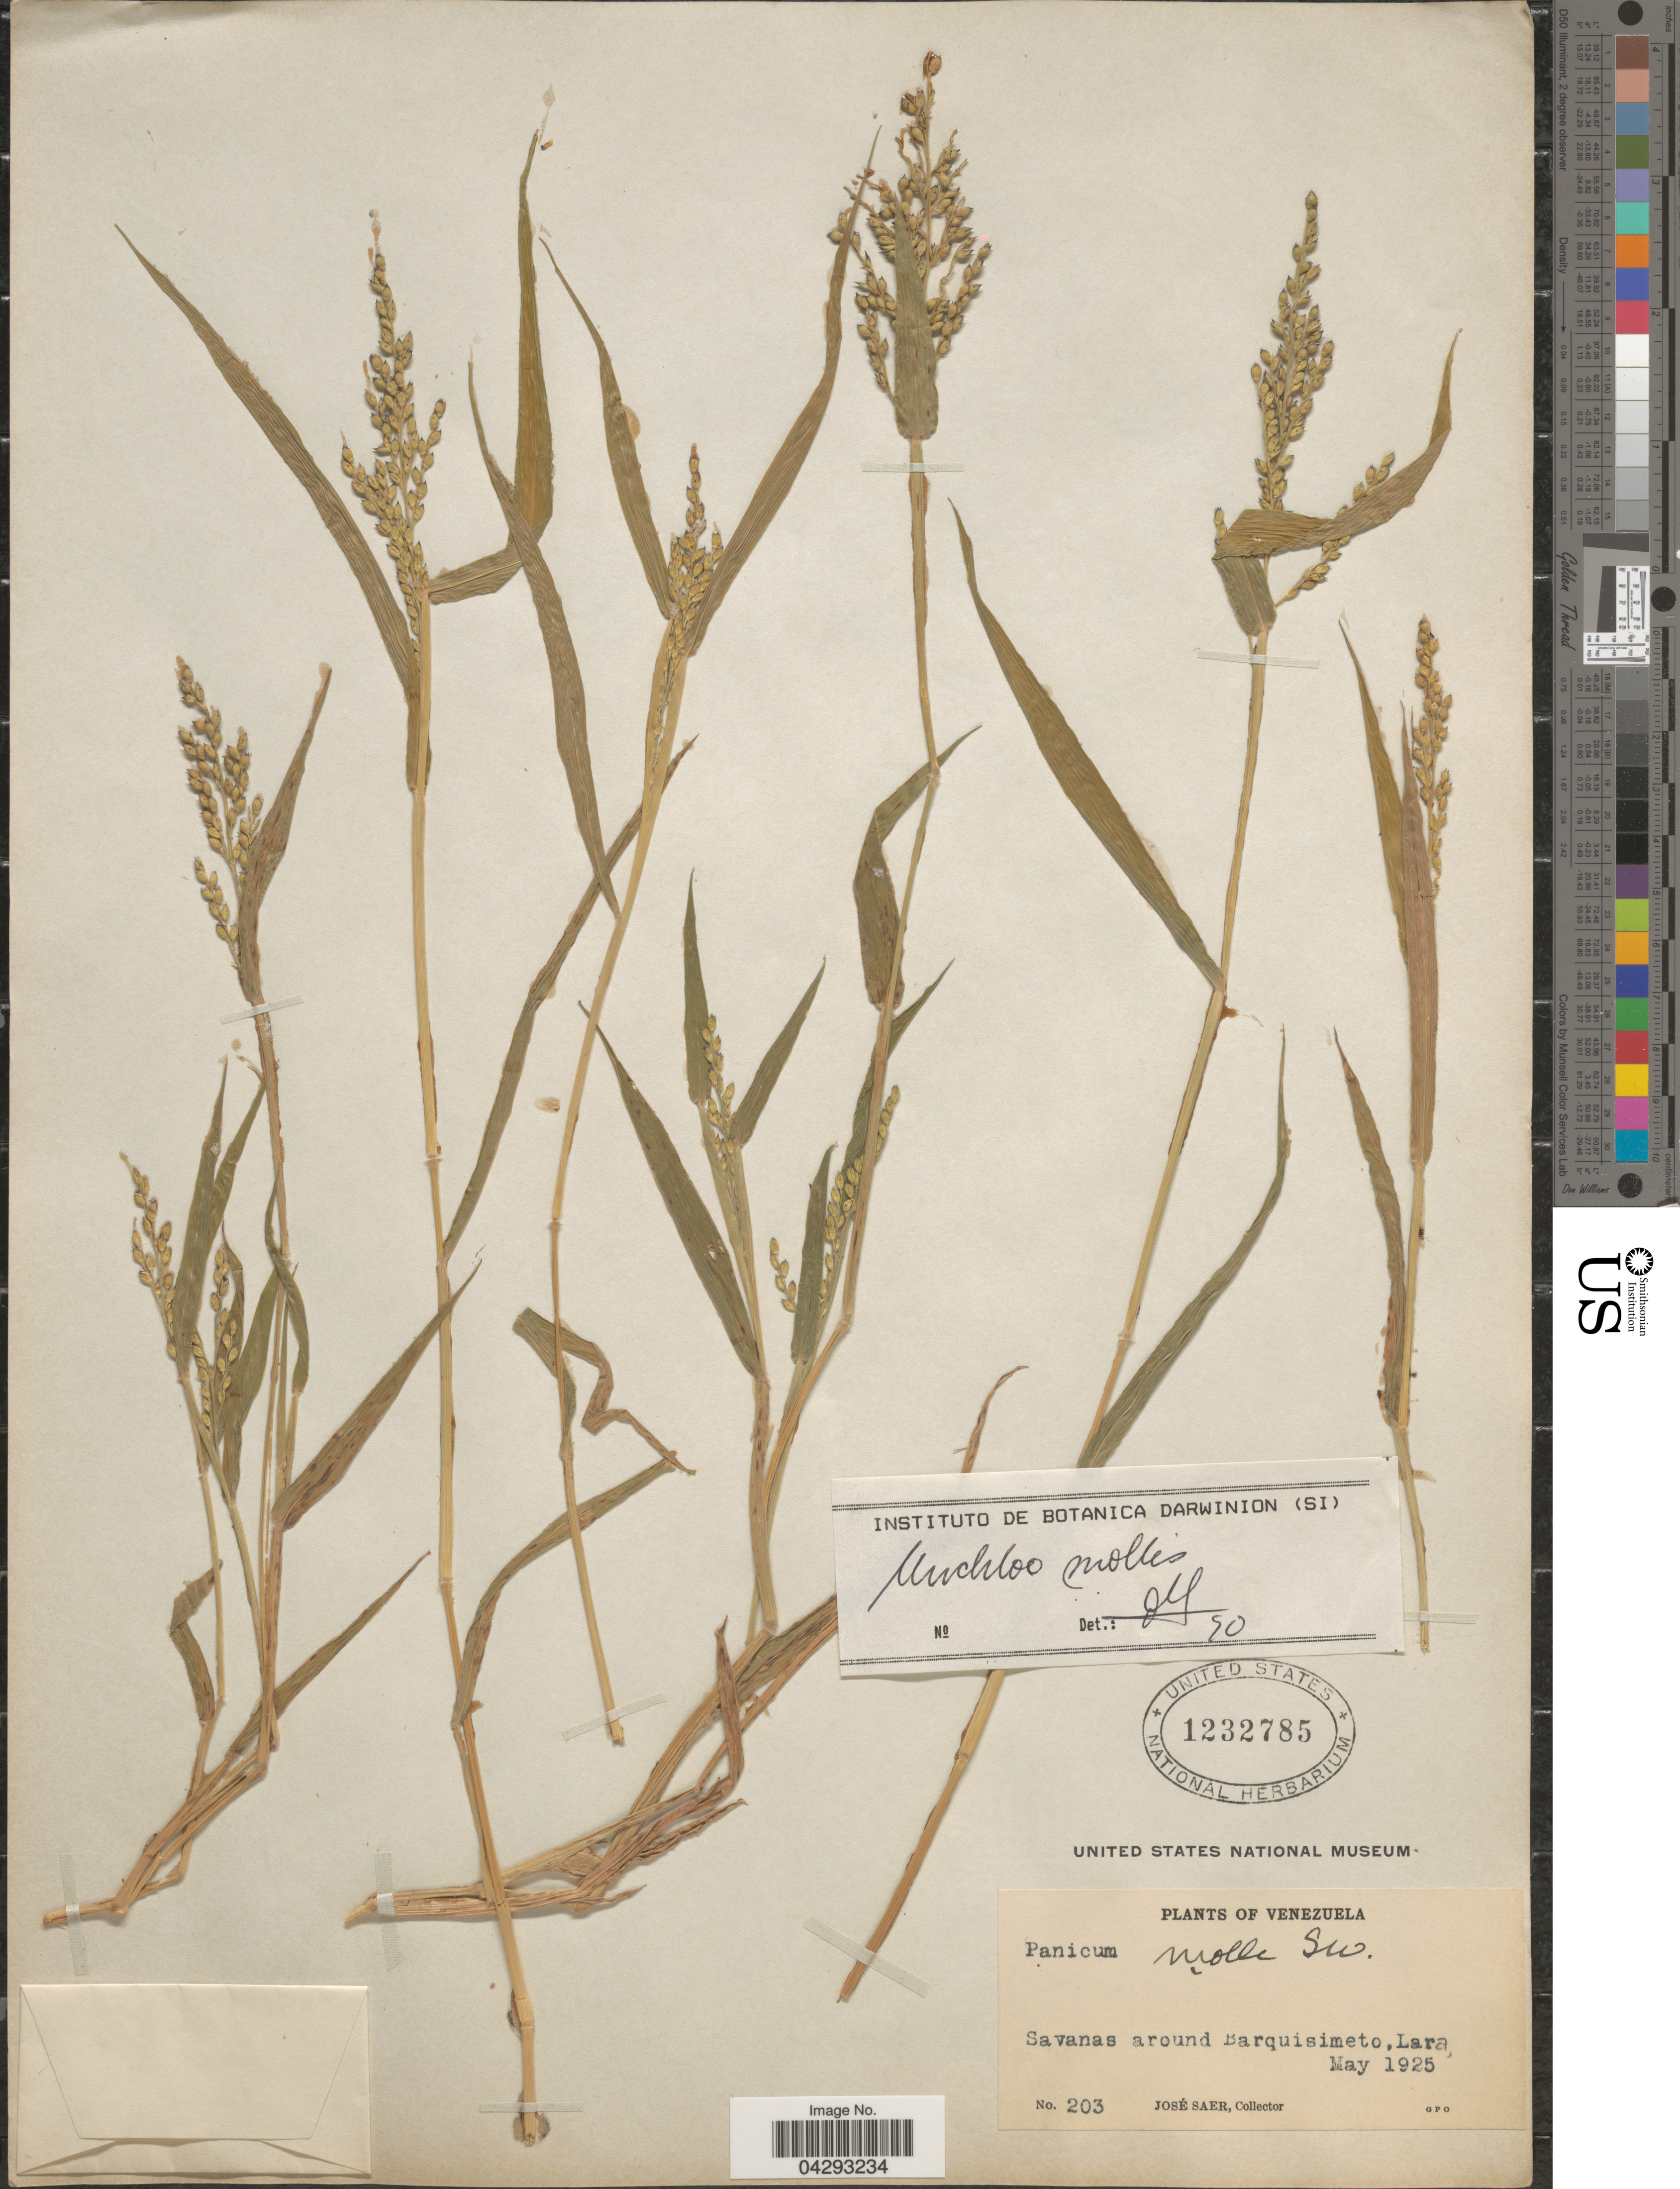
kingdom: Plantae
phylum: Tracheophyta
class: Liliopsida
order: Poales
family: Poaceae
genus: Urochloa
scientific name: Urochloa mollis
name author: (Sw.) Morrone & Zuloaga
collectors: J. Saer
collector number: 203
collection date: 1925-05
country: Venezuela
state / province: Lara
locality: Savanas around Barquisimeto, Lara.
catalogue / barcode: US 1232785